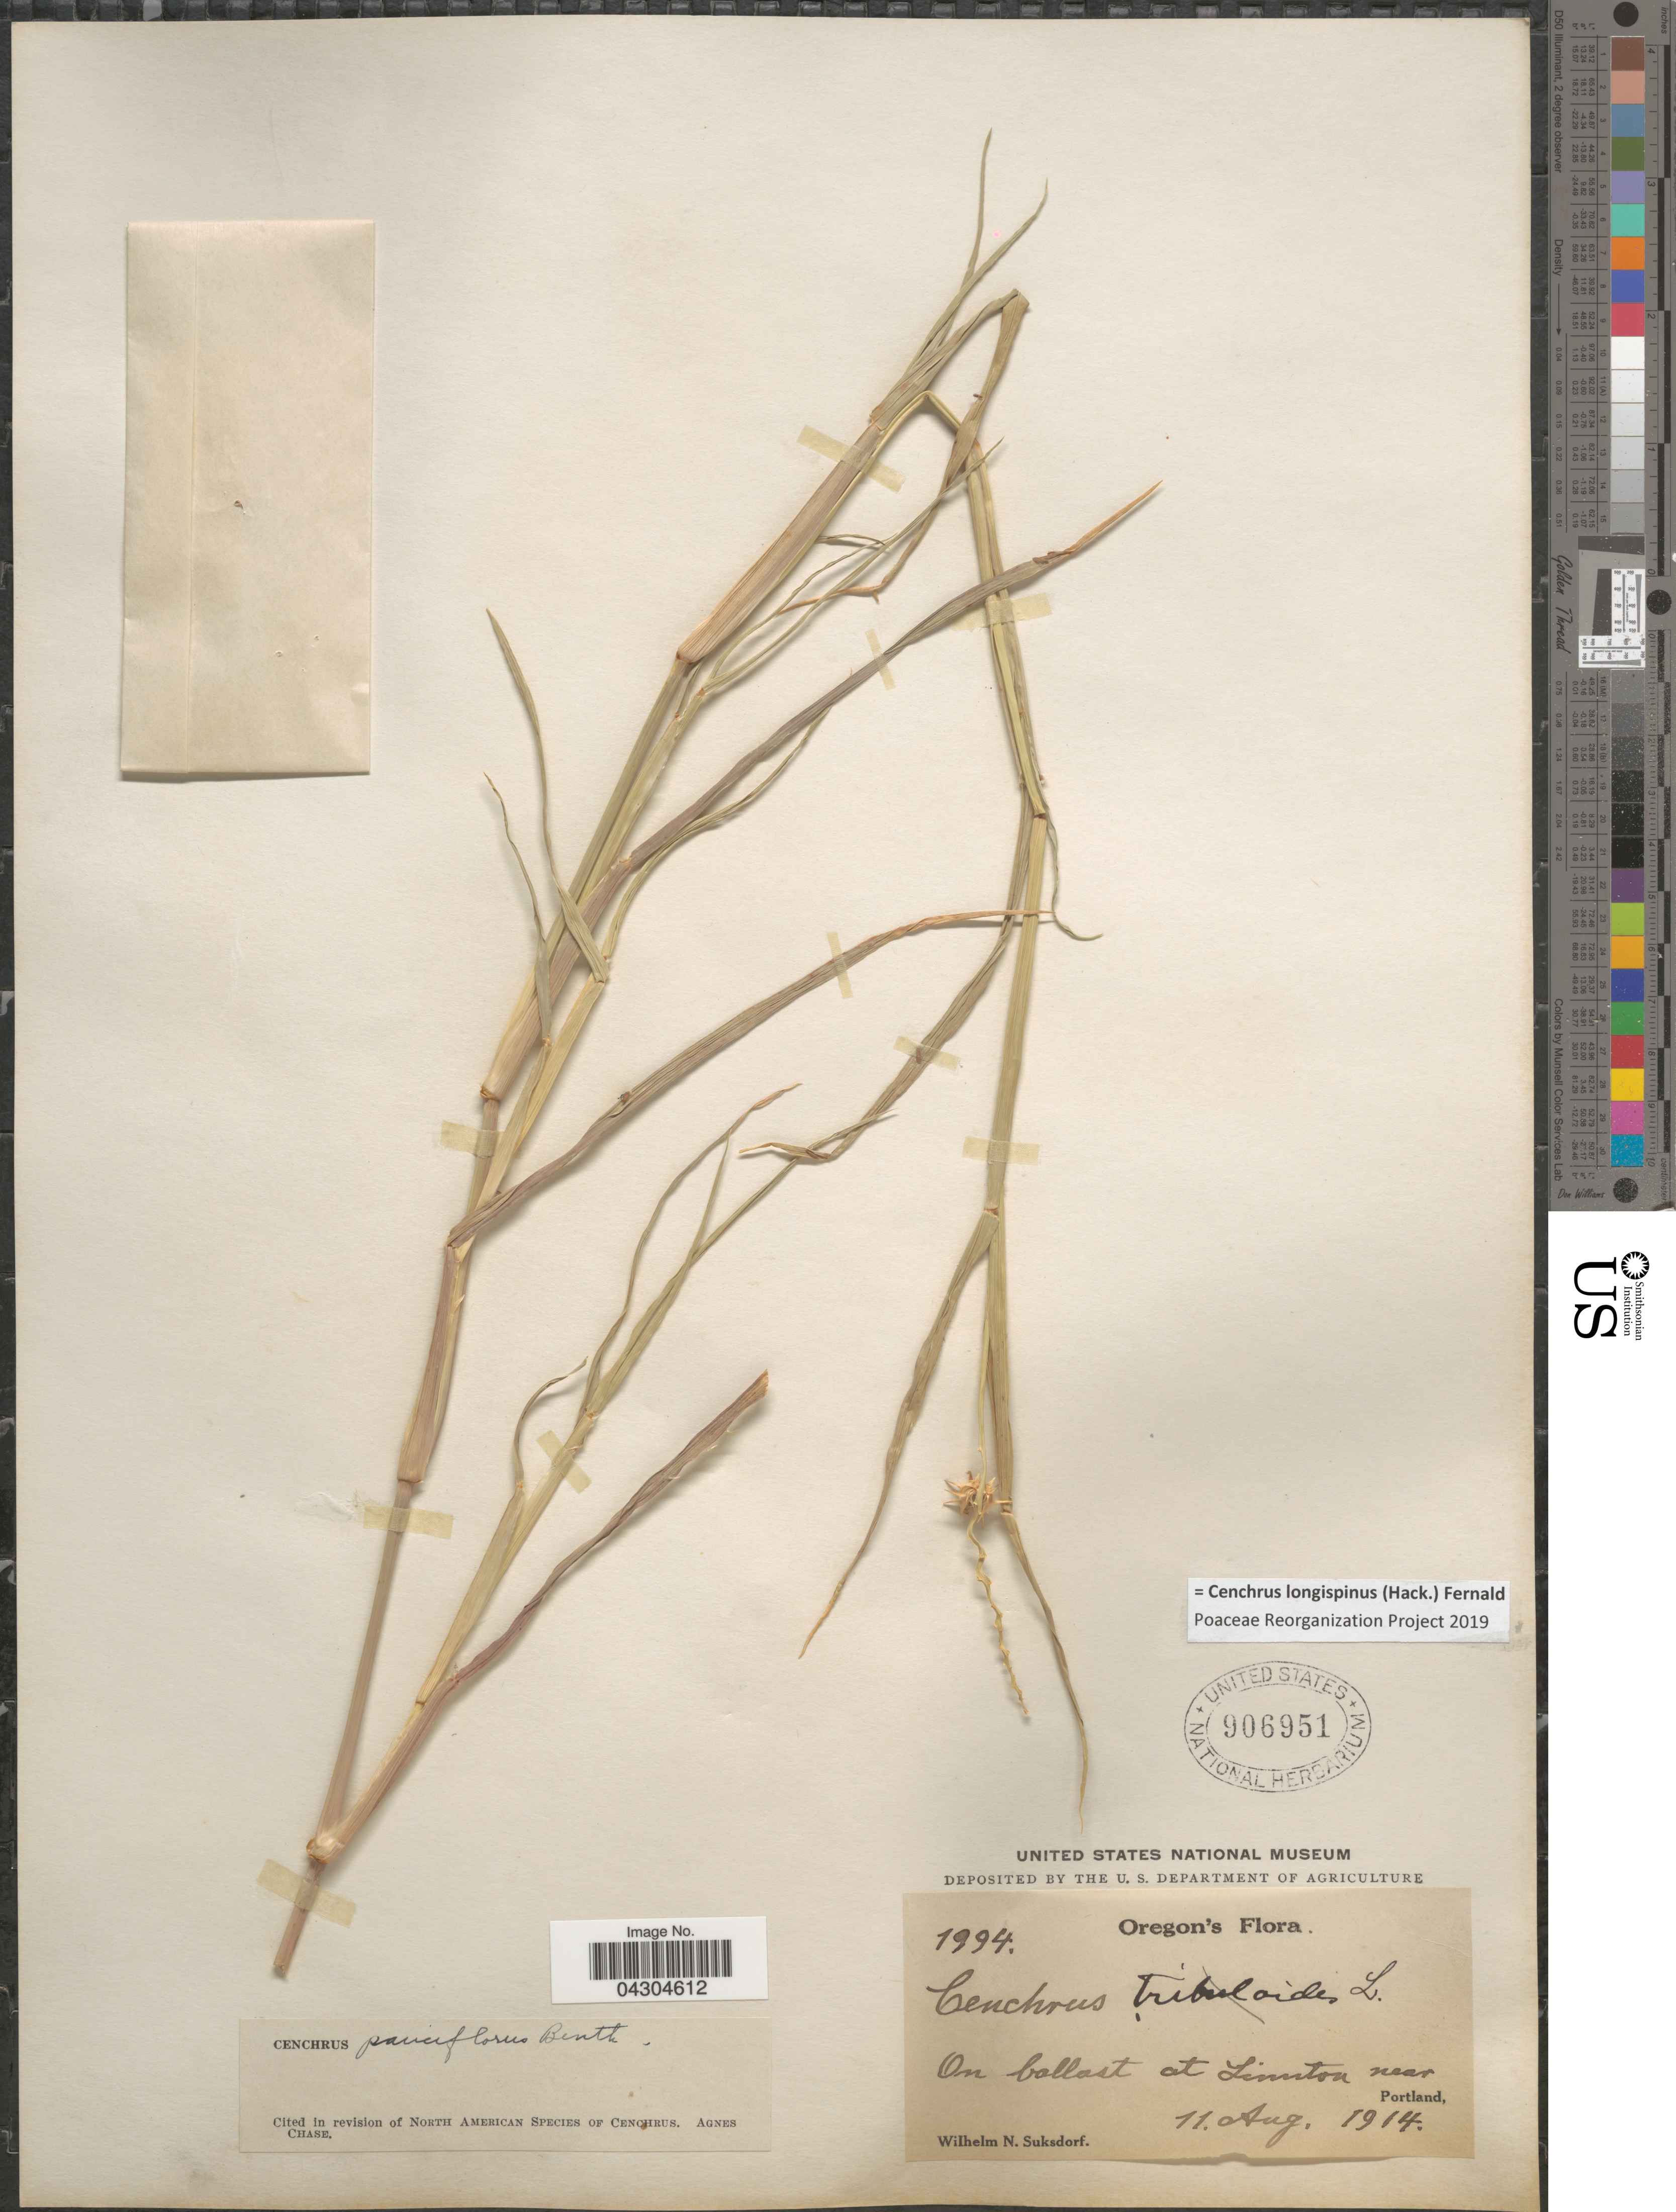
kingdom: Plantae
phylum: Tracheophyta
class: Liliopsida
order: Poales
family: Poaceae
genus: Cenchrus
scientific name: Cenchrus longispinus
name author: (Hack.) Fernald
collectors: W. N. Suksdorf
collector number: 1994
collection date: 1914-08-11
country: United States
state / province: Oregon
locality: On ballast at Linnton near Portland.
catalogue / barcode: US 906951